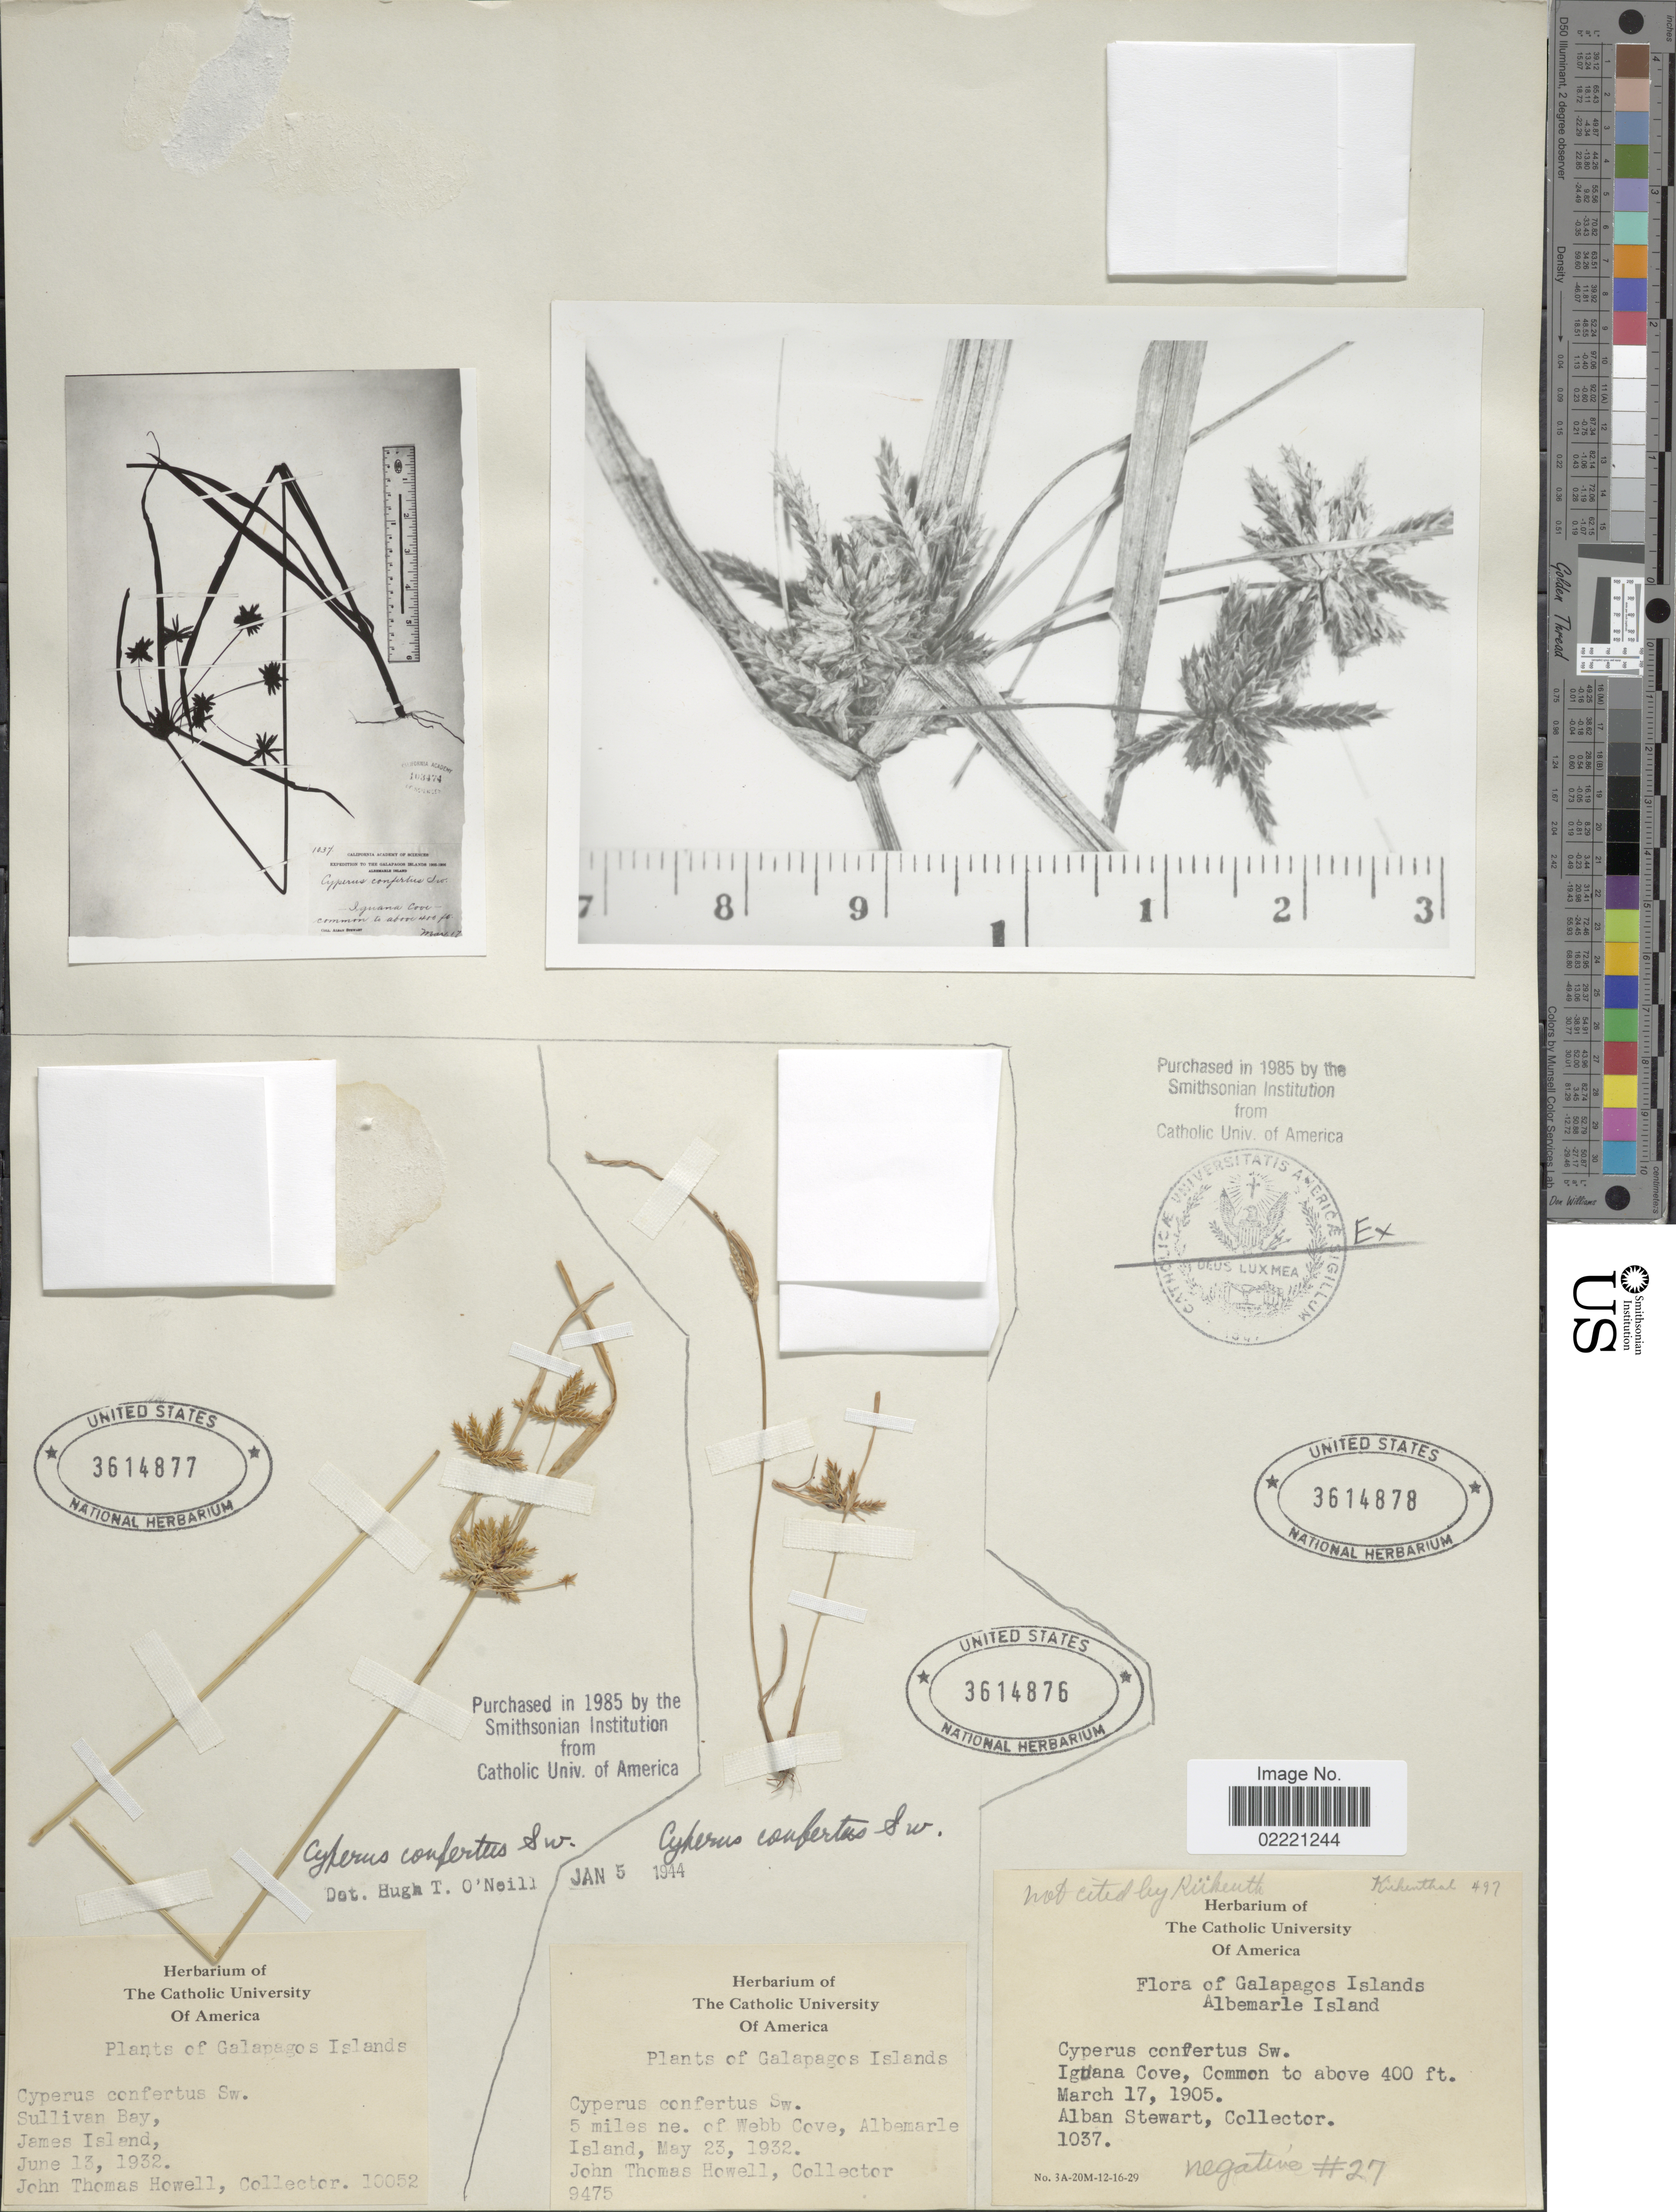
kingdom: Plantae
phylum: Tracheophyta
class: Liliopsida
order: Poales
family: Cyperaceae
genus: Cyperus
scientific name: Cyperus confertus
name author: Sw.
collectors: A. Stewart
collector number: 1037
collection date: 1905-03-17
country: Ecuador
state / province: Colón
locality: Galapagos Islands, Albemarle Island, Igana Cove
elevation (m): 122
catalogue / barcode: US 3614878-3